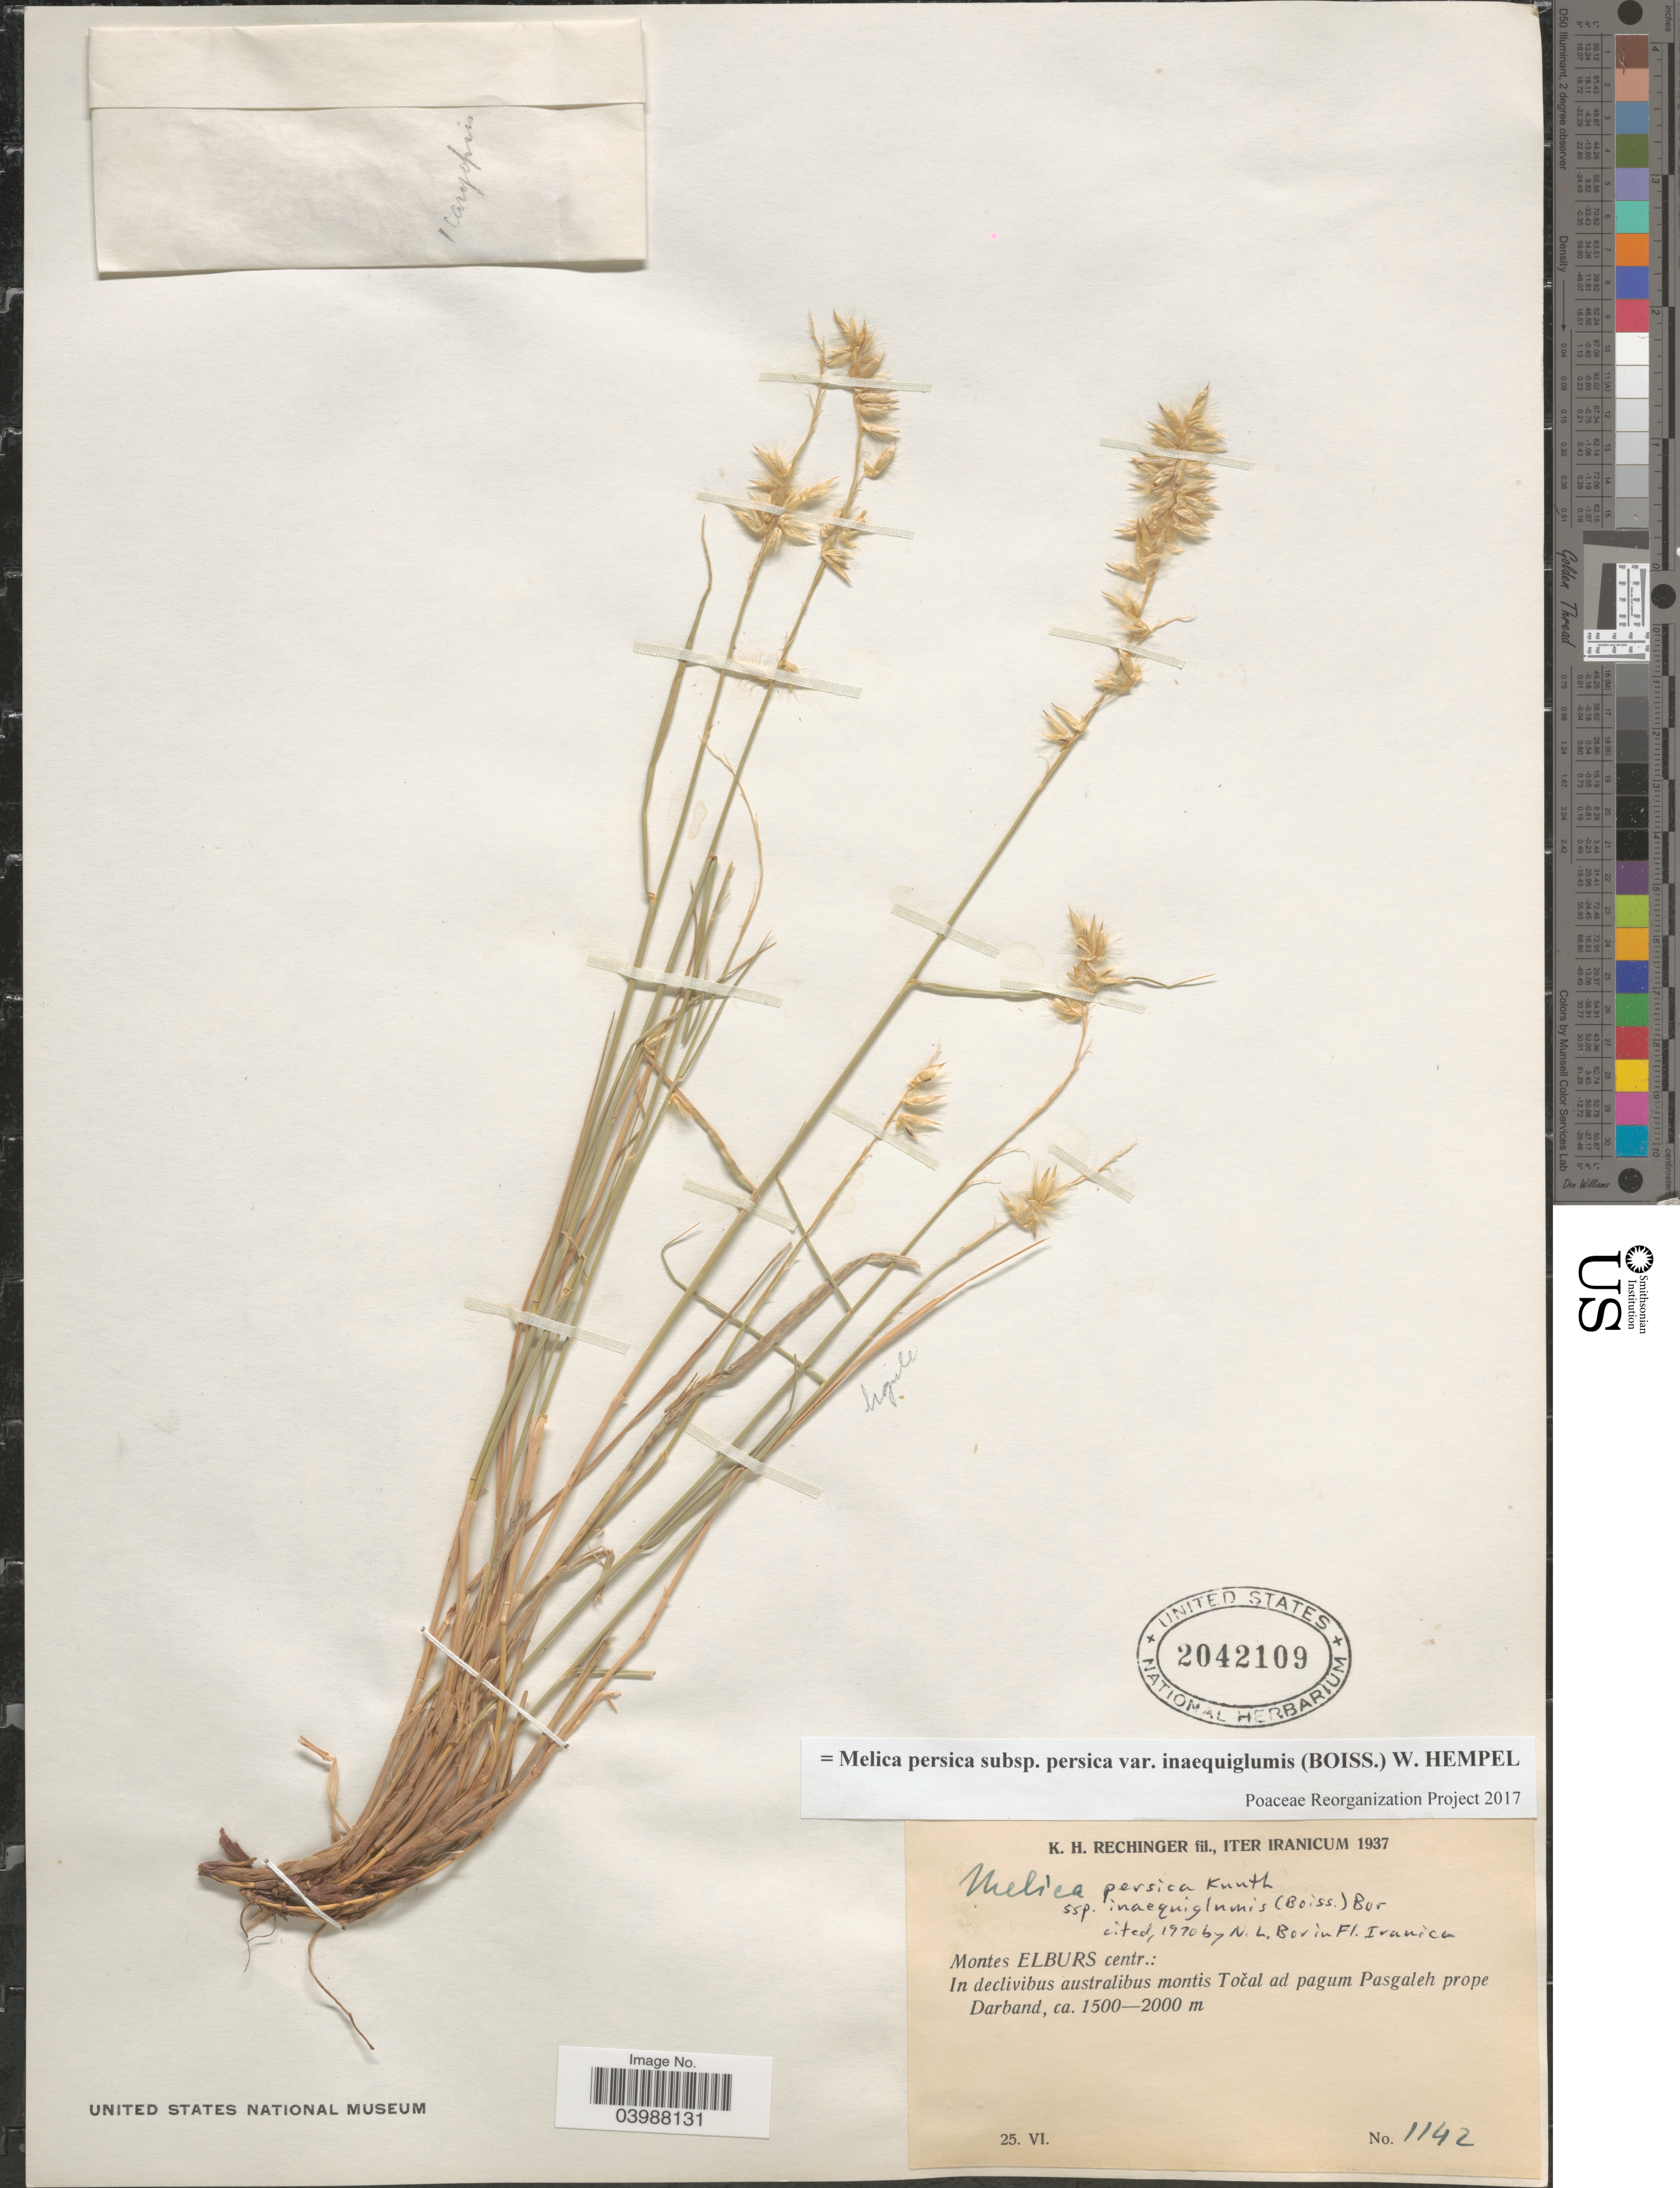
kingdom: Plantae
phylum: Tracheophyta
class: Liliopsida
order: Poales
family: Poaceae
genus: Melica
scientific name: Melica persica subsp. persica var. inaequiglumis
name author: (Boiss) W. Hempel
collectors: K. H. Rechinger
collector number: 1142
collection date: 1937-06-25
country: Iran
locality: Iter Iranicum. Montes Elburs centr.: In declivibus australibus montis Točal ad pagum Pasgaleh prope Darband.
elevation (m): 1500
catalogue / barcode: US 2042109